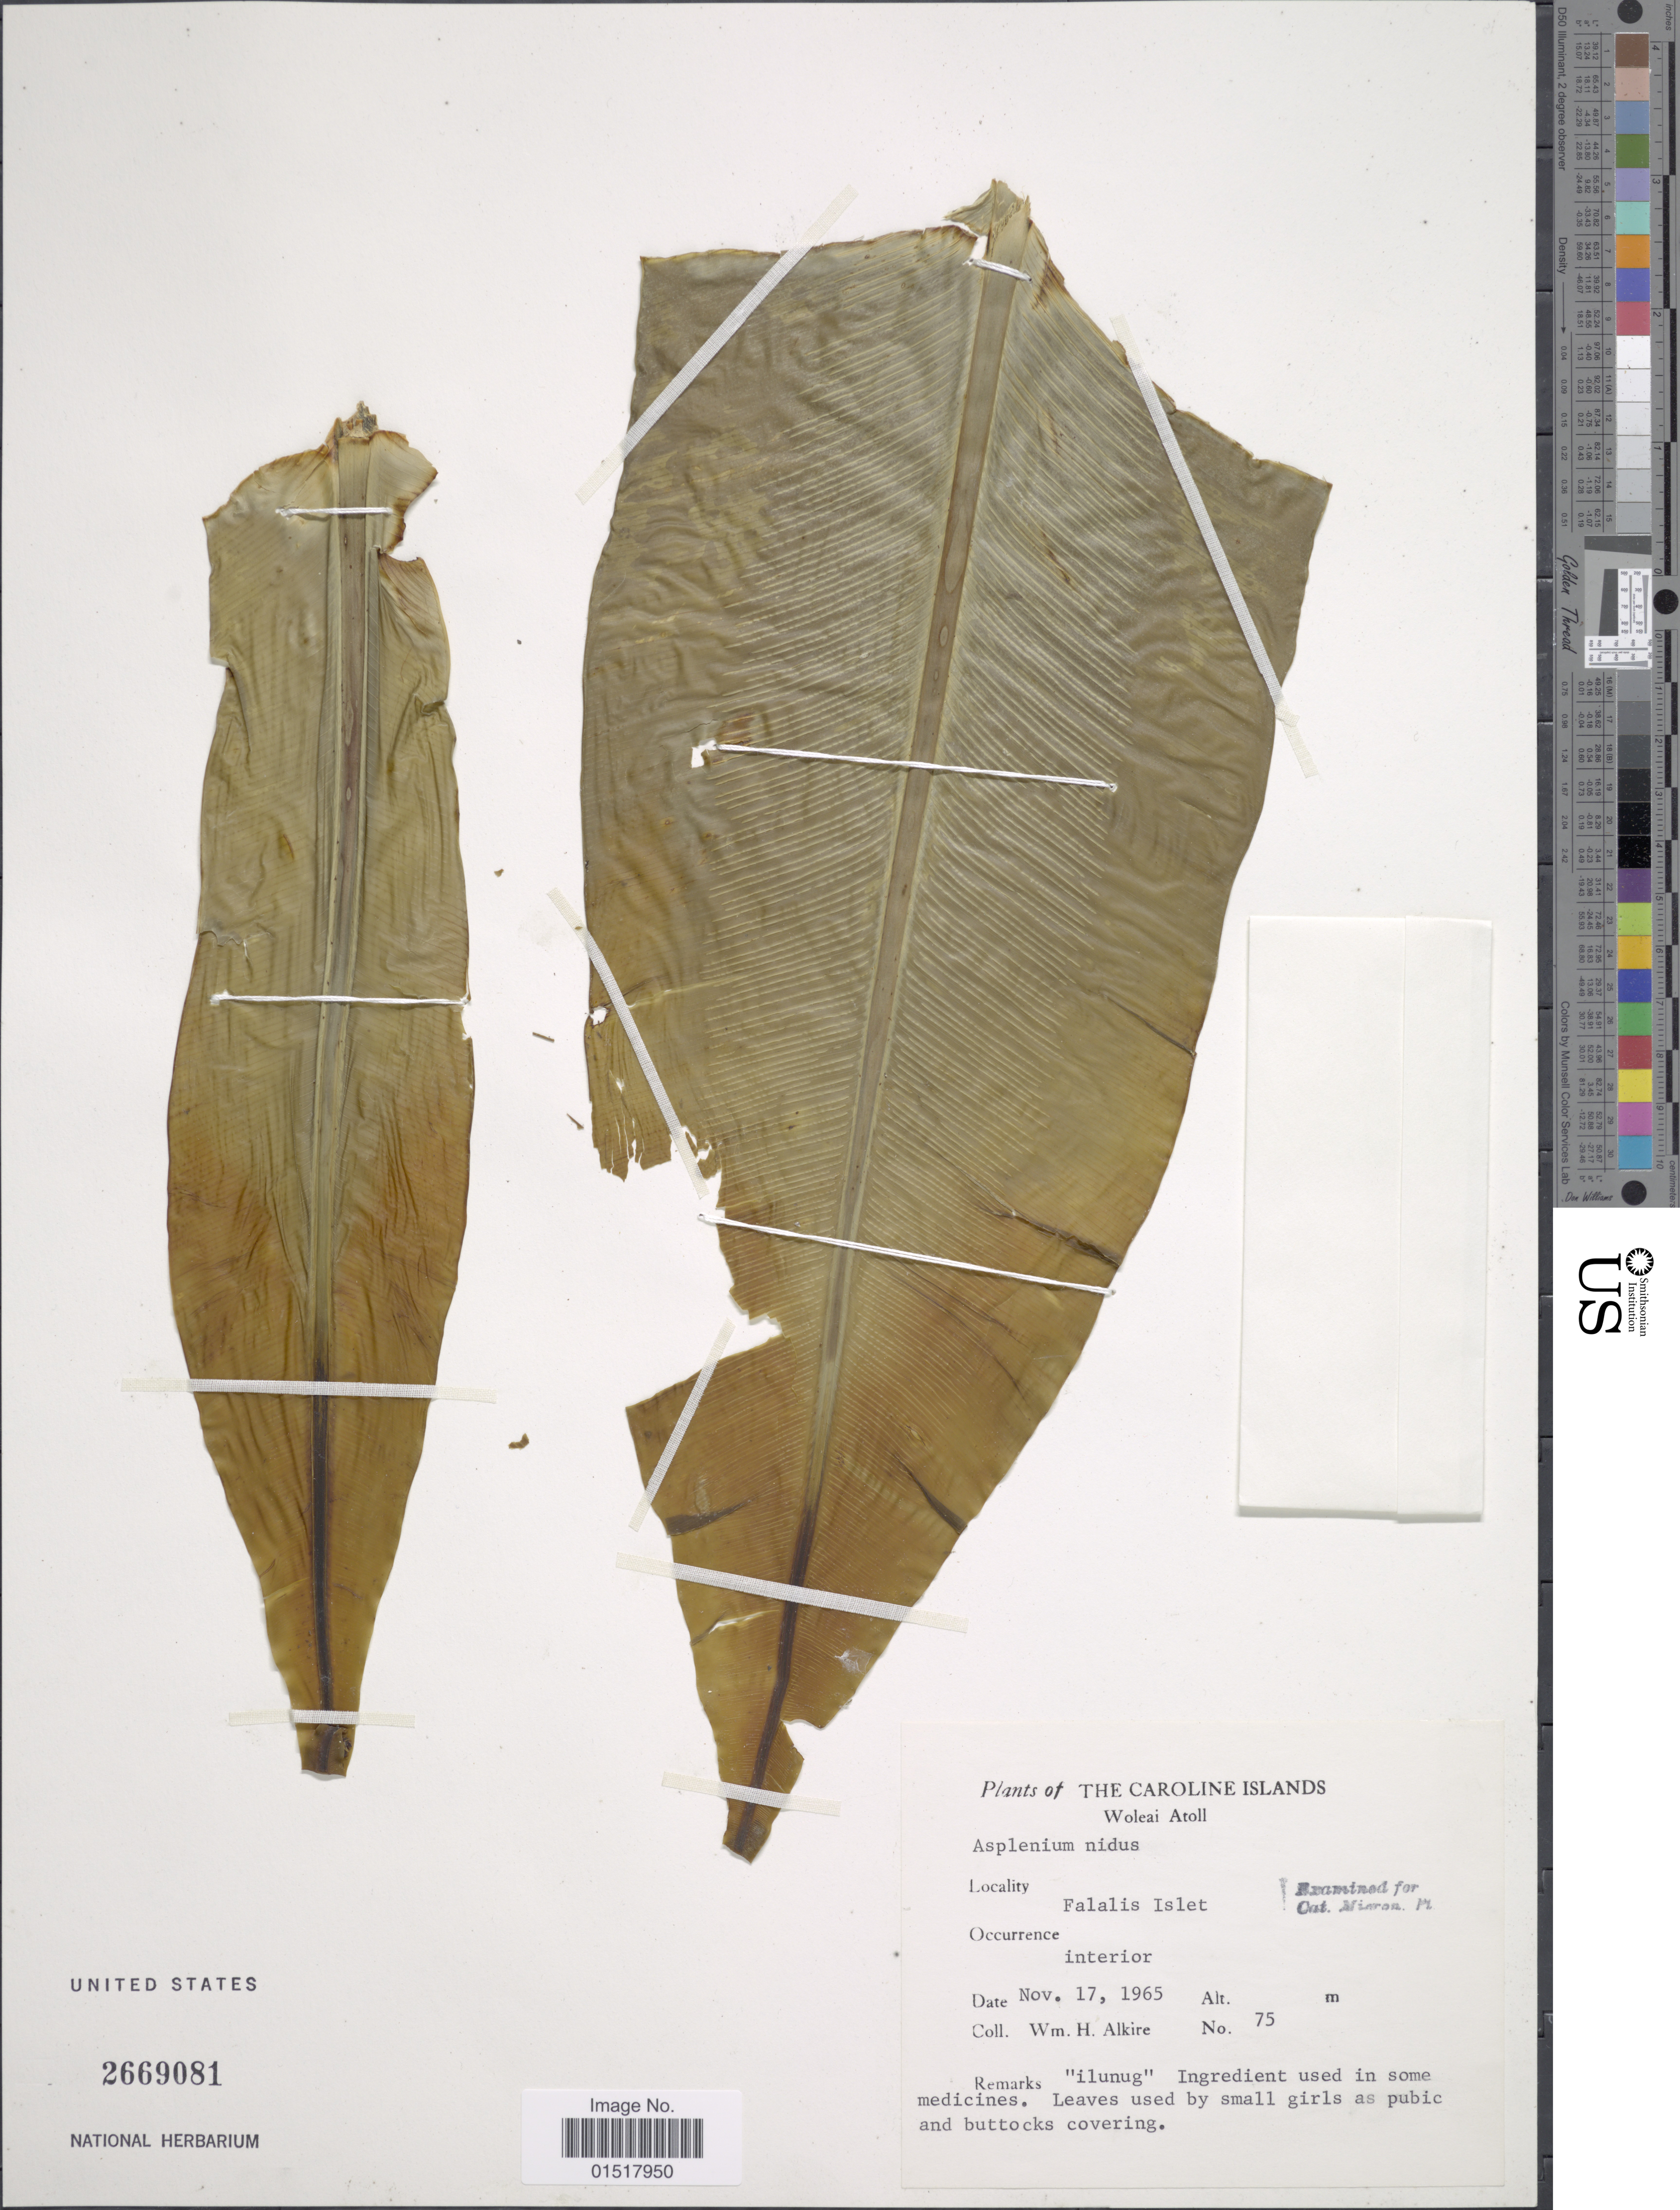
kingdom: Plantae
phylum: Tracheophyta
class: Polypodiopsida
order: Polypodiales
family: Aspleniaceae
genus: Asplenium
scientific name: Asplenium nidus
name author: L.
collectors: W. Alkire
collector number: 75?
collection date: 1965-11-17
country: Micronesia, Federated States of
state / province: Yap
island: Woleai Atoll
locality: Caroline Islands,. Woleai Atoll. Falalis Islet.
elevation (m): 75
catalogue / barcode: US 2669081